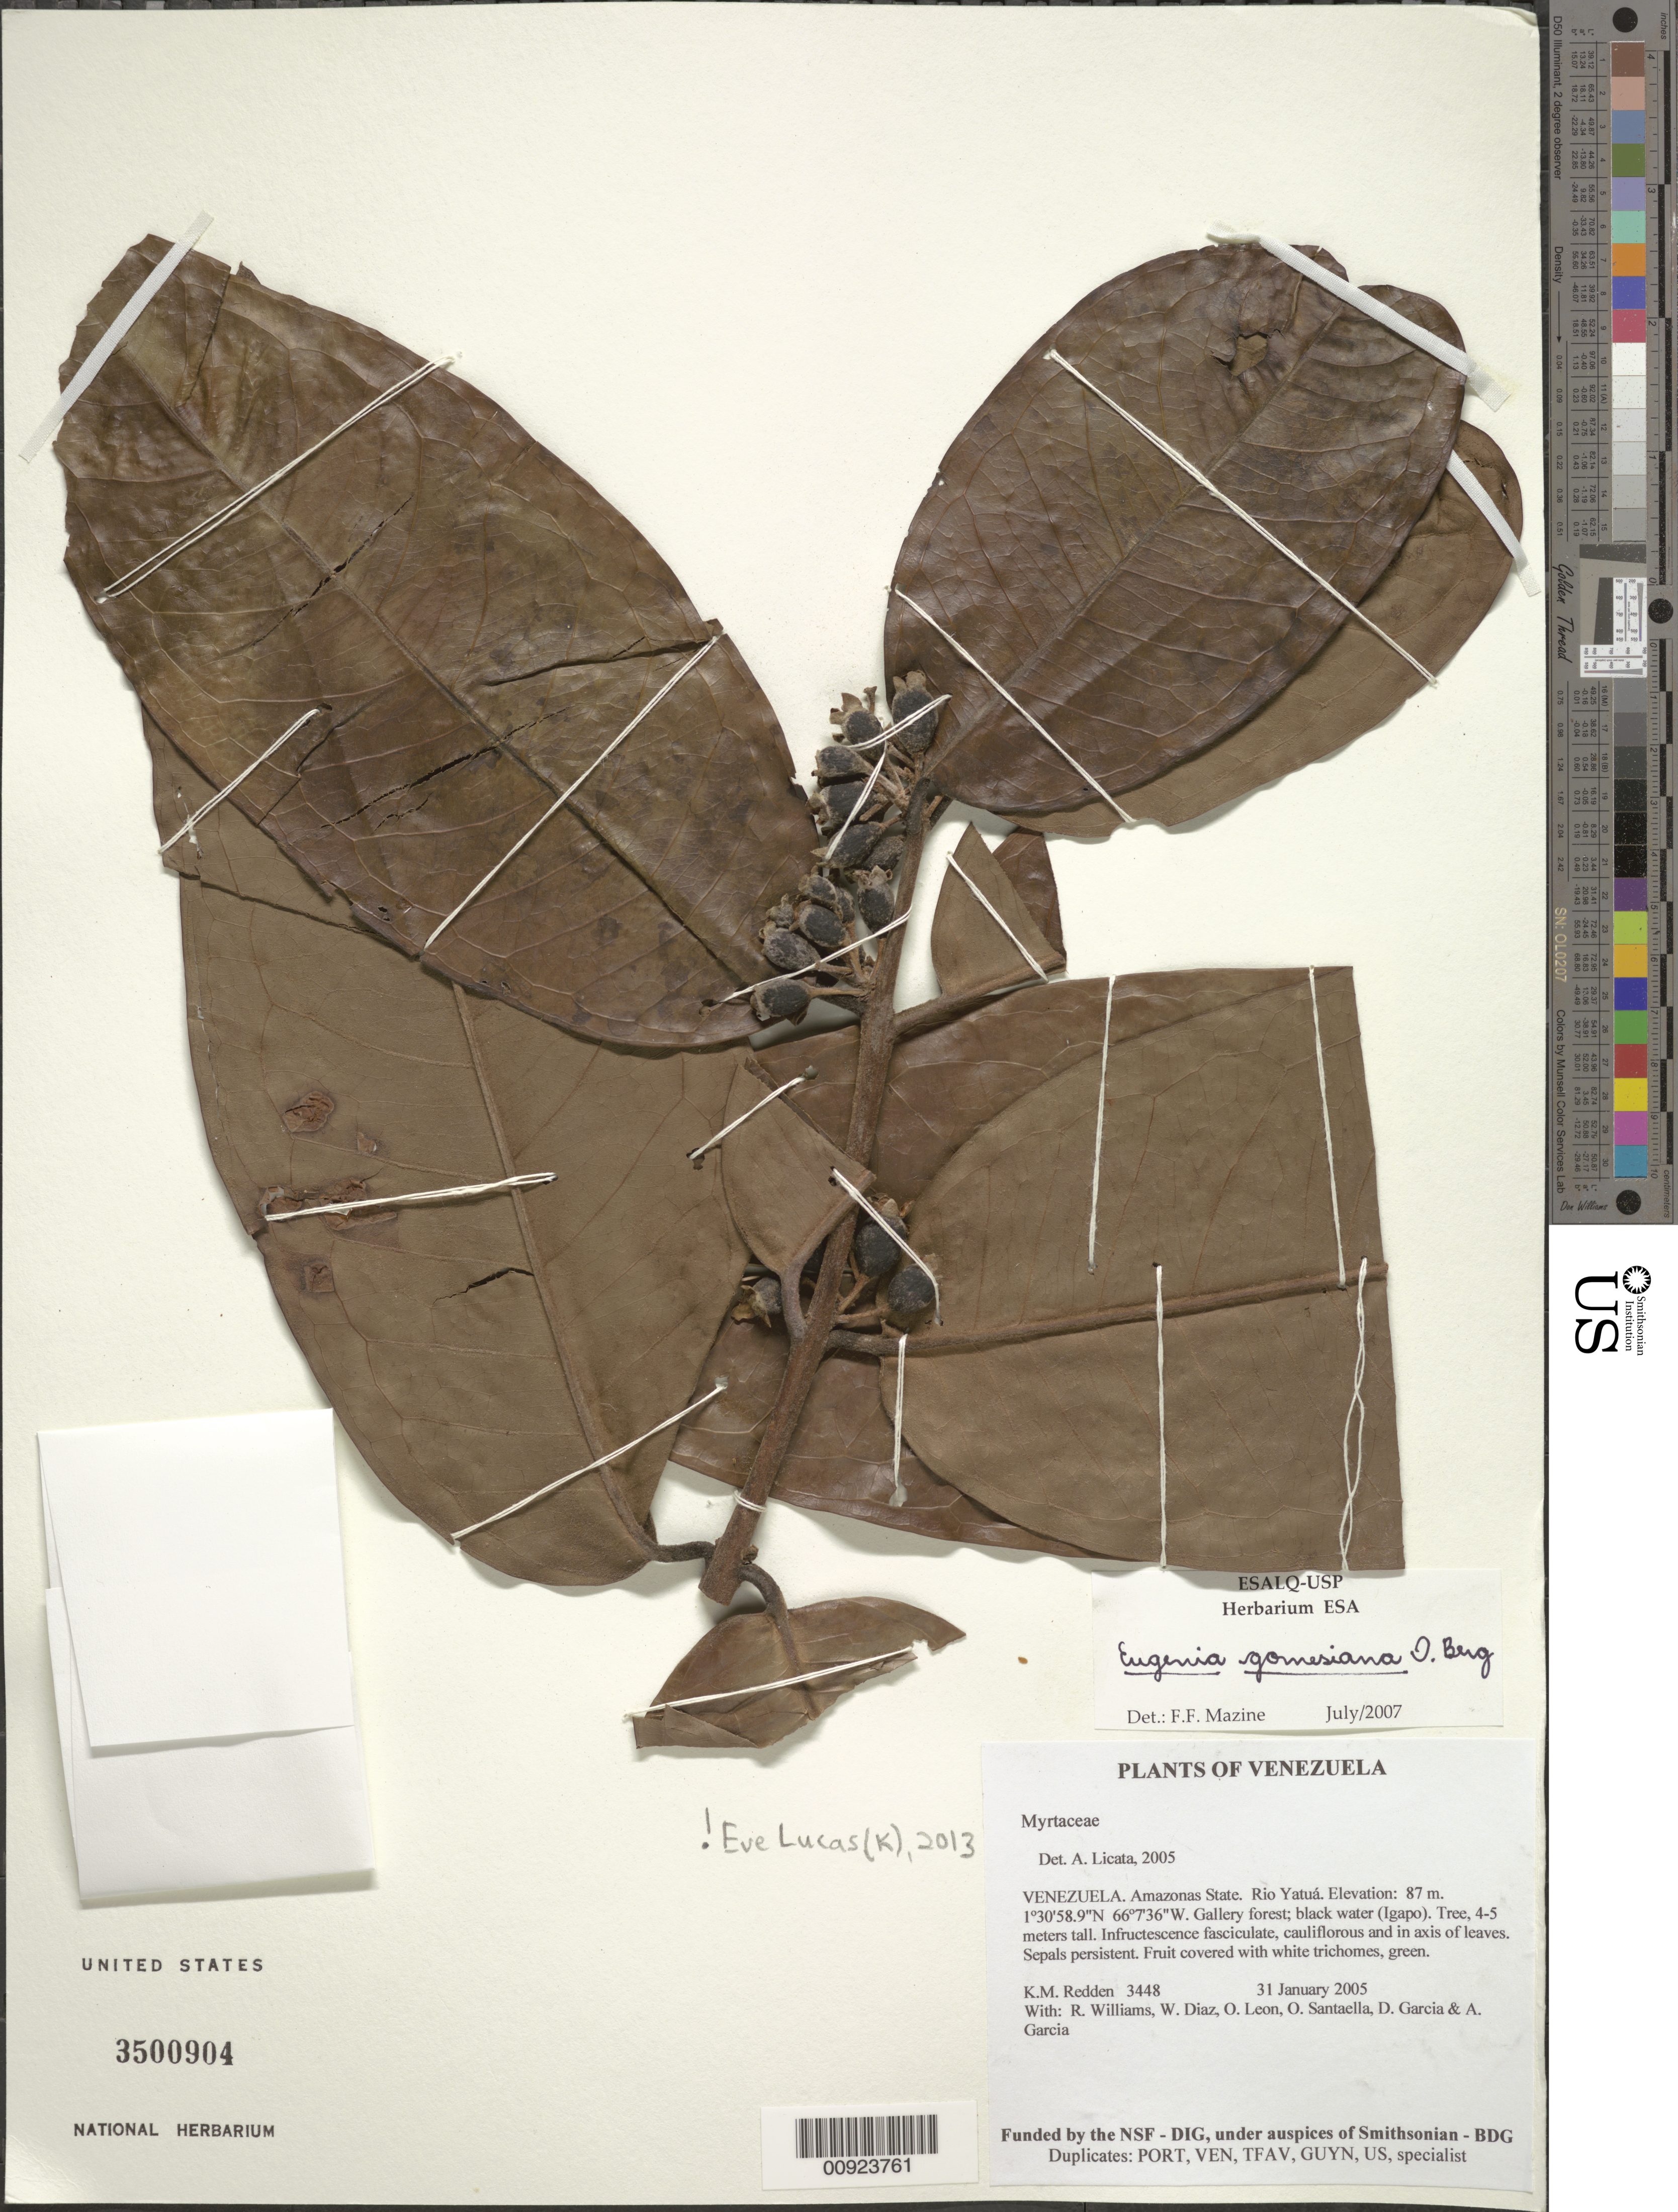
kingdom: Plantae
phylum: Tracheophyta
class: Magnoliopsida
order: Myrtales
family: Myrtaceae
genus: Eugenia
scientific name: Eugenia gomesiana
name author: O. Berg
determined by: Mazine, Fiorella F.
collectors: K. M. Redden, R. Williams, W. Díaz P., O. León, O. Santaella, D. Garcia & A. Garcia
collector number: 3448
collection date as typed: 31 January 2005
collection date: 2005-01-31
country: Venezuela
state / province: Amazonas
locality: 11 - Rio Yatuá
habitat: Gallery forest; black water (Igapo)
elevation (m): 87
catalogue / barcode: US 3500904